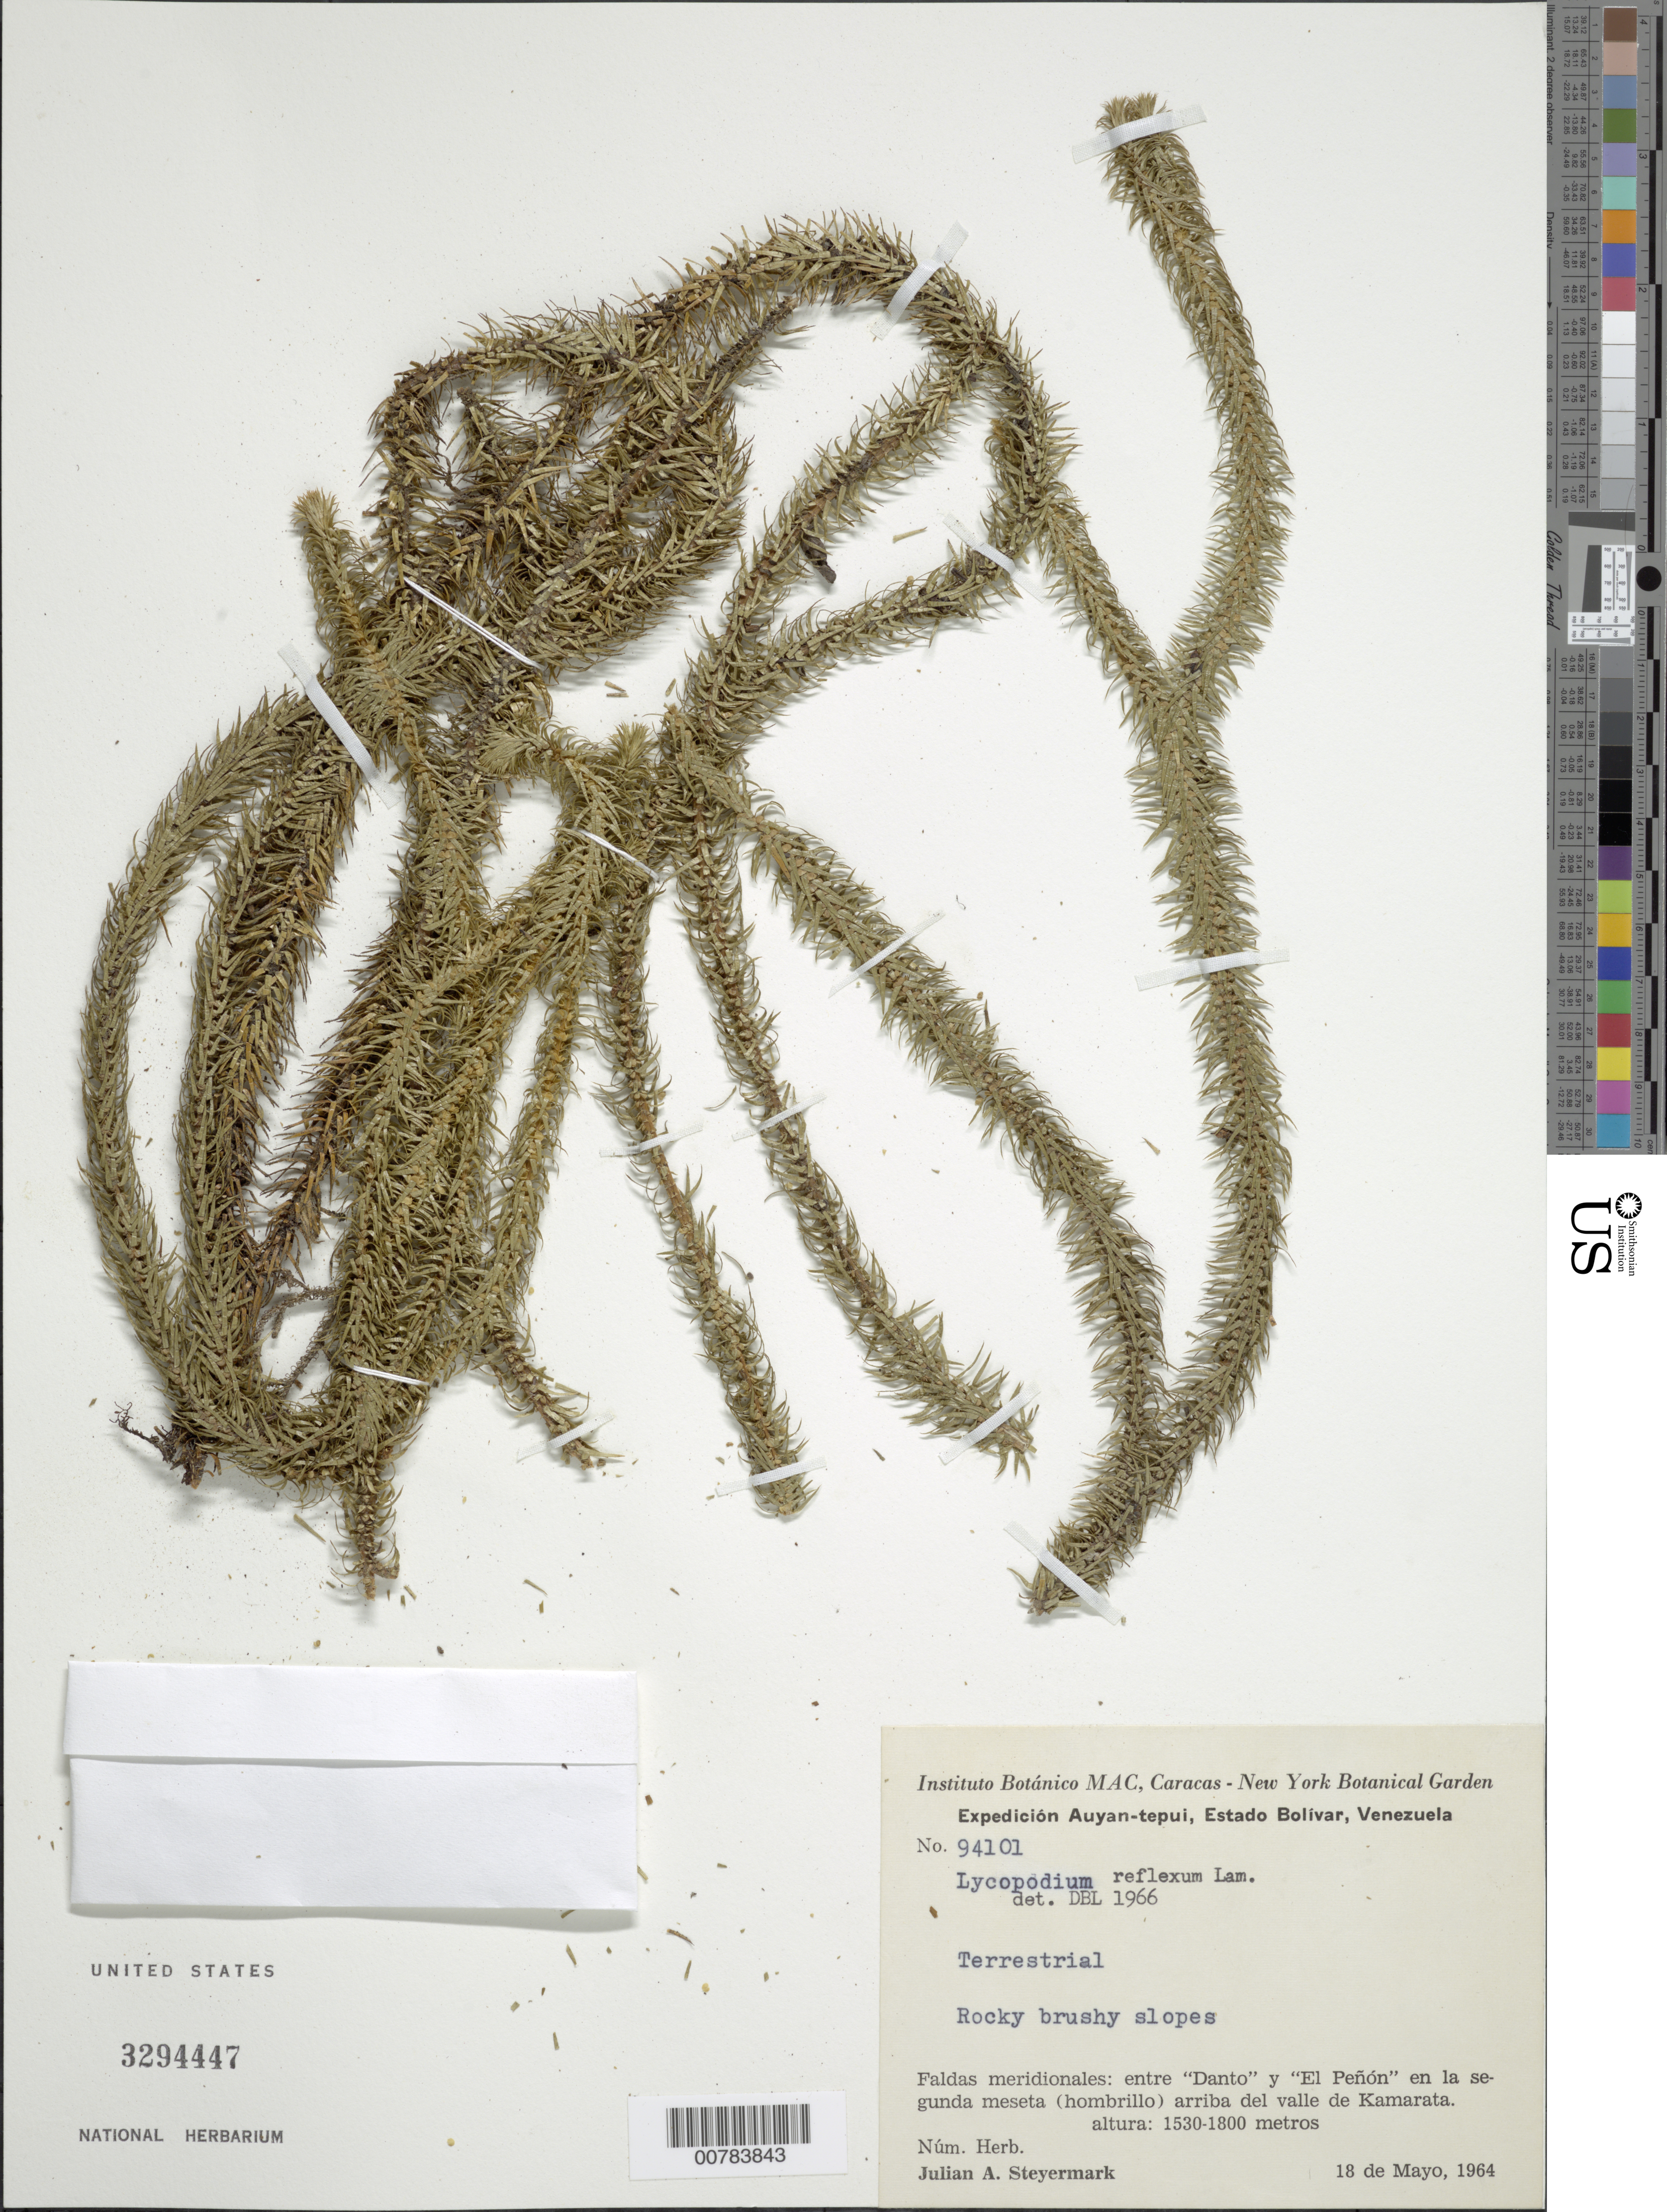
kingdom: Plantae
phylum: Tracheophyta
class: Lycopodiopsida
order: Lycopodiales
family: Lycopodiaceae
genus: Phlegmariurus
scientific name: Phlegmariurus reflexus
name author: (Lam.) B. Øllg.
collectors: J. Steyermark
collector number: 94101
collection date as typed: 18-May-64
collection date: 1964-05-18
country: Venezuela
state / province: Bolívar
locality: Auyan-tepuí, between Danto & El Peñón, Kamarata valley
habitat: Faldas meridionales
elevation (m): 1530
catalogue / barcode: US 3294447